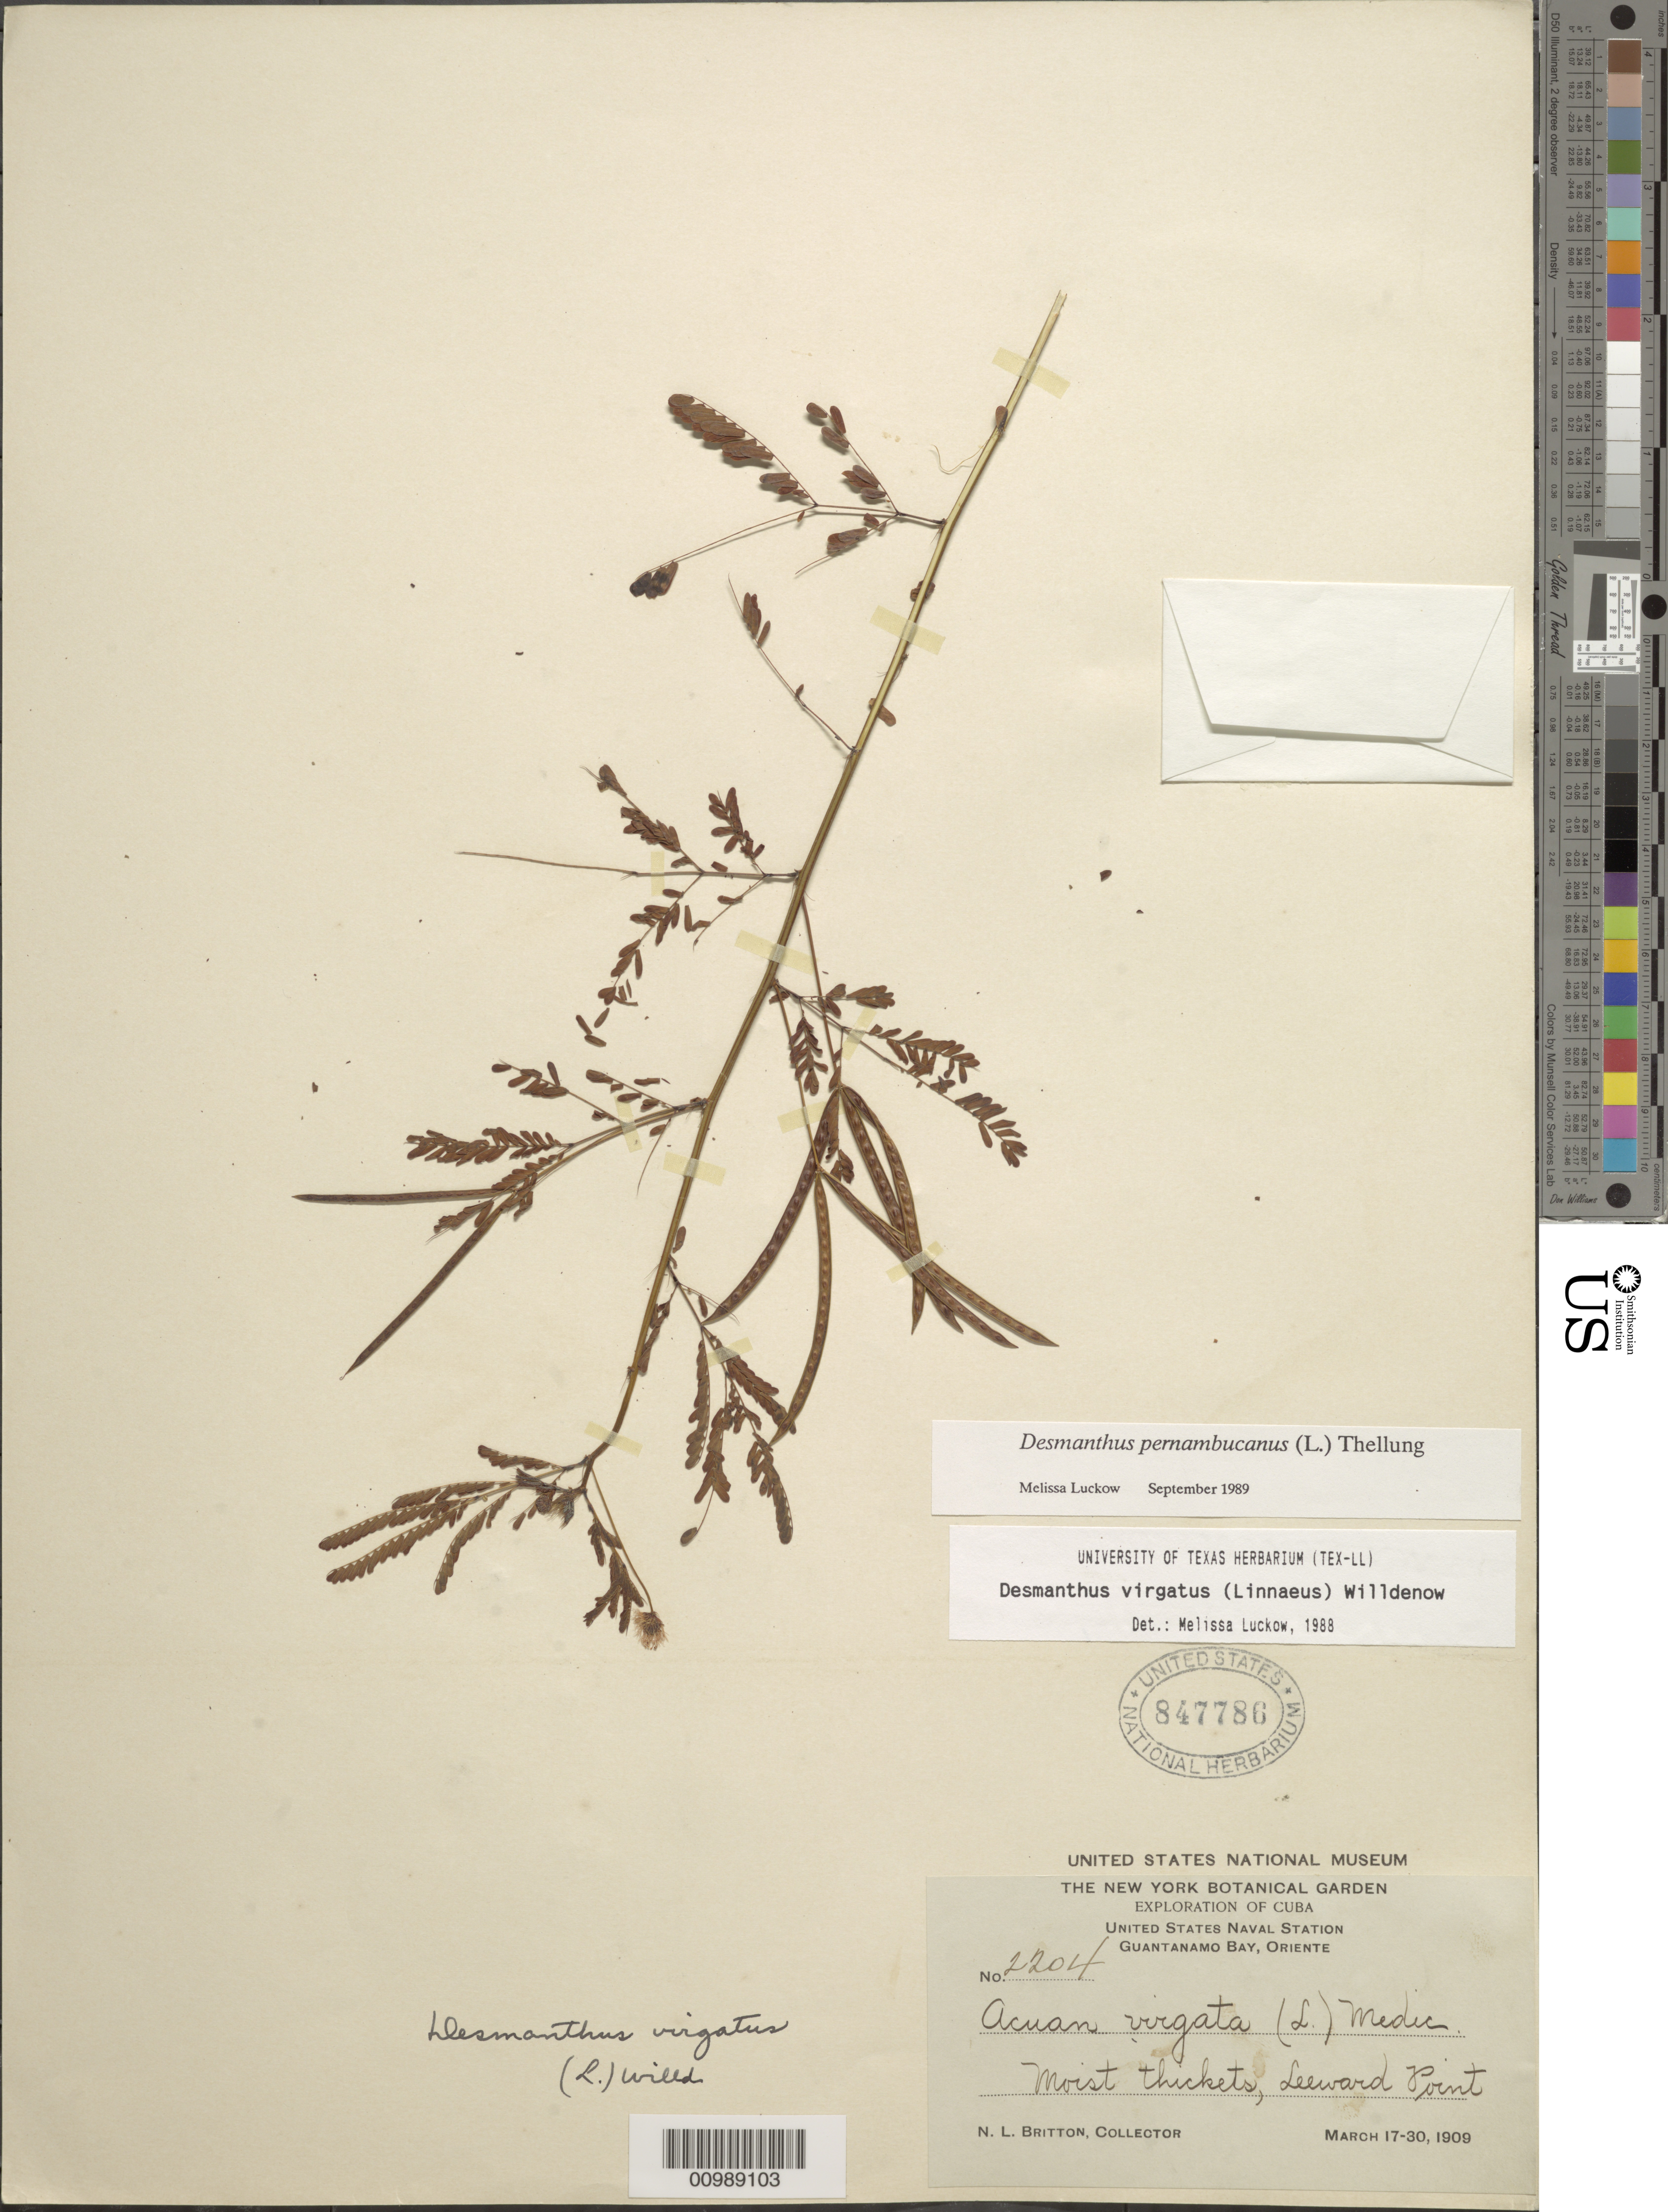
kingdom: Plantae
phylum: Tracheophyta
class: Magnoliopsida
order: Fabales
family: Fabaceae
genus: Desmanthus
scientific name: Desmanthus pernambucanus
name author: (L.) Thell.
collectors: N. Britton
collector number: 2204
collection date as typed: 17 Mar 1909 to 30 Mar 1909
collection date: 1909-03-17/1909-03-30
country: Cuba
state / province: Guantanamo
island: Cuba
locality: Guantánamo Bay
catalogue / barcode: US 847786